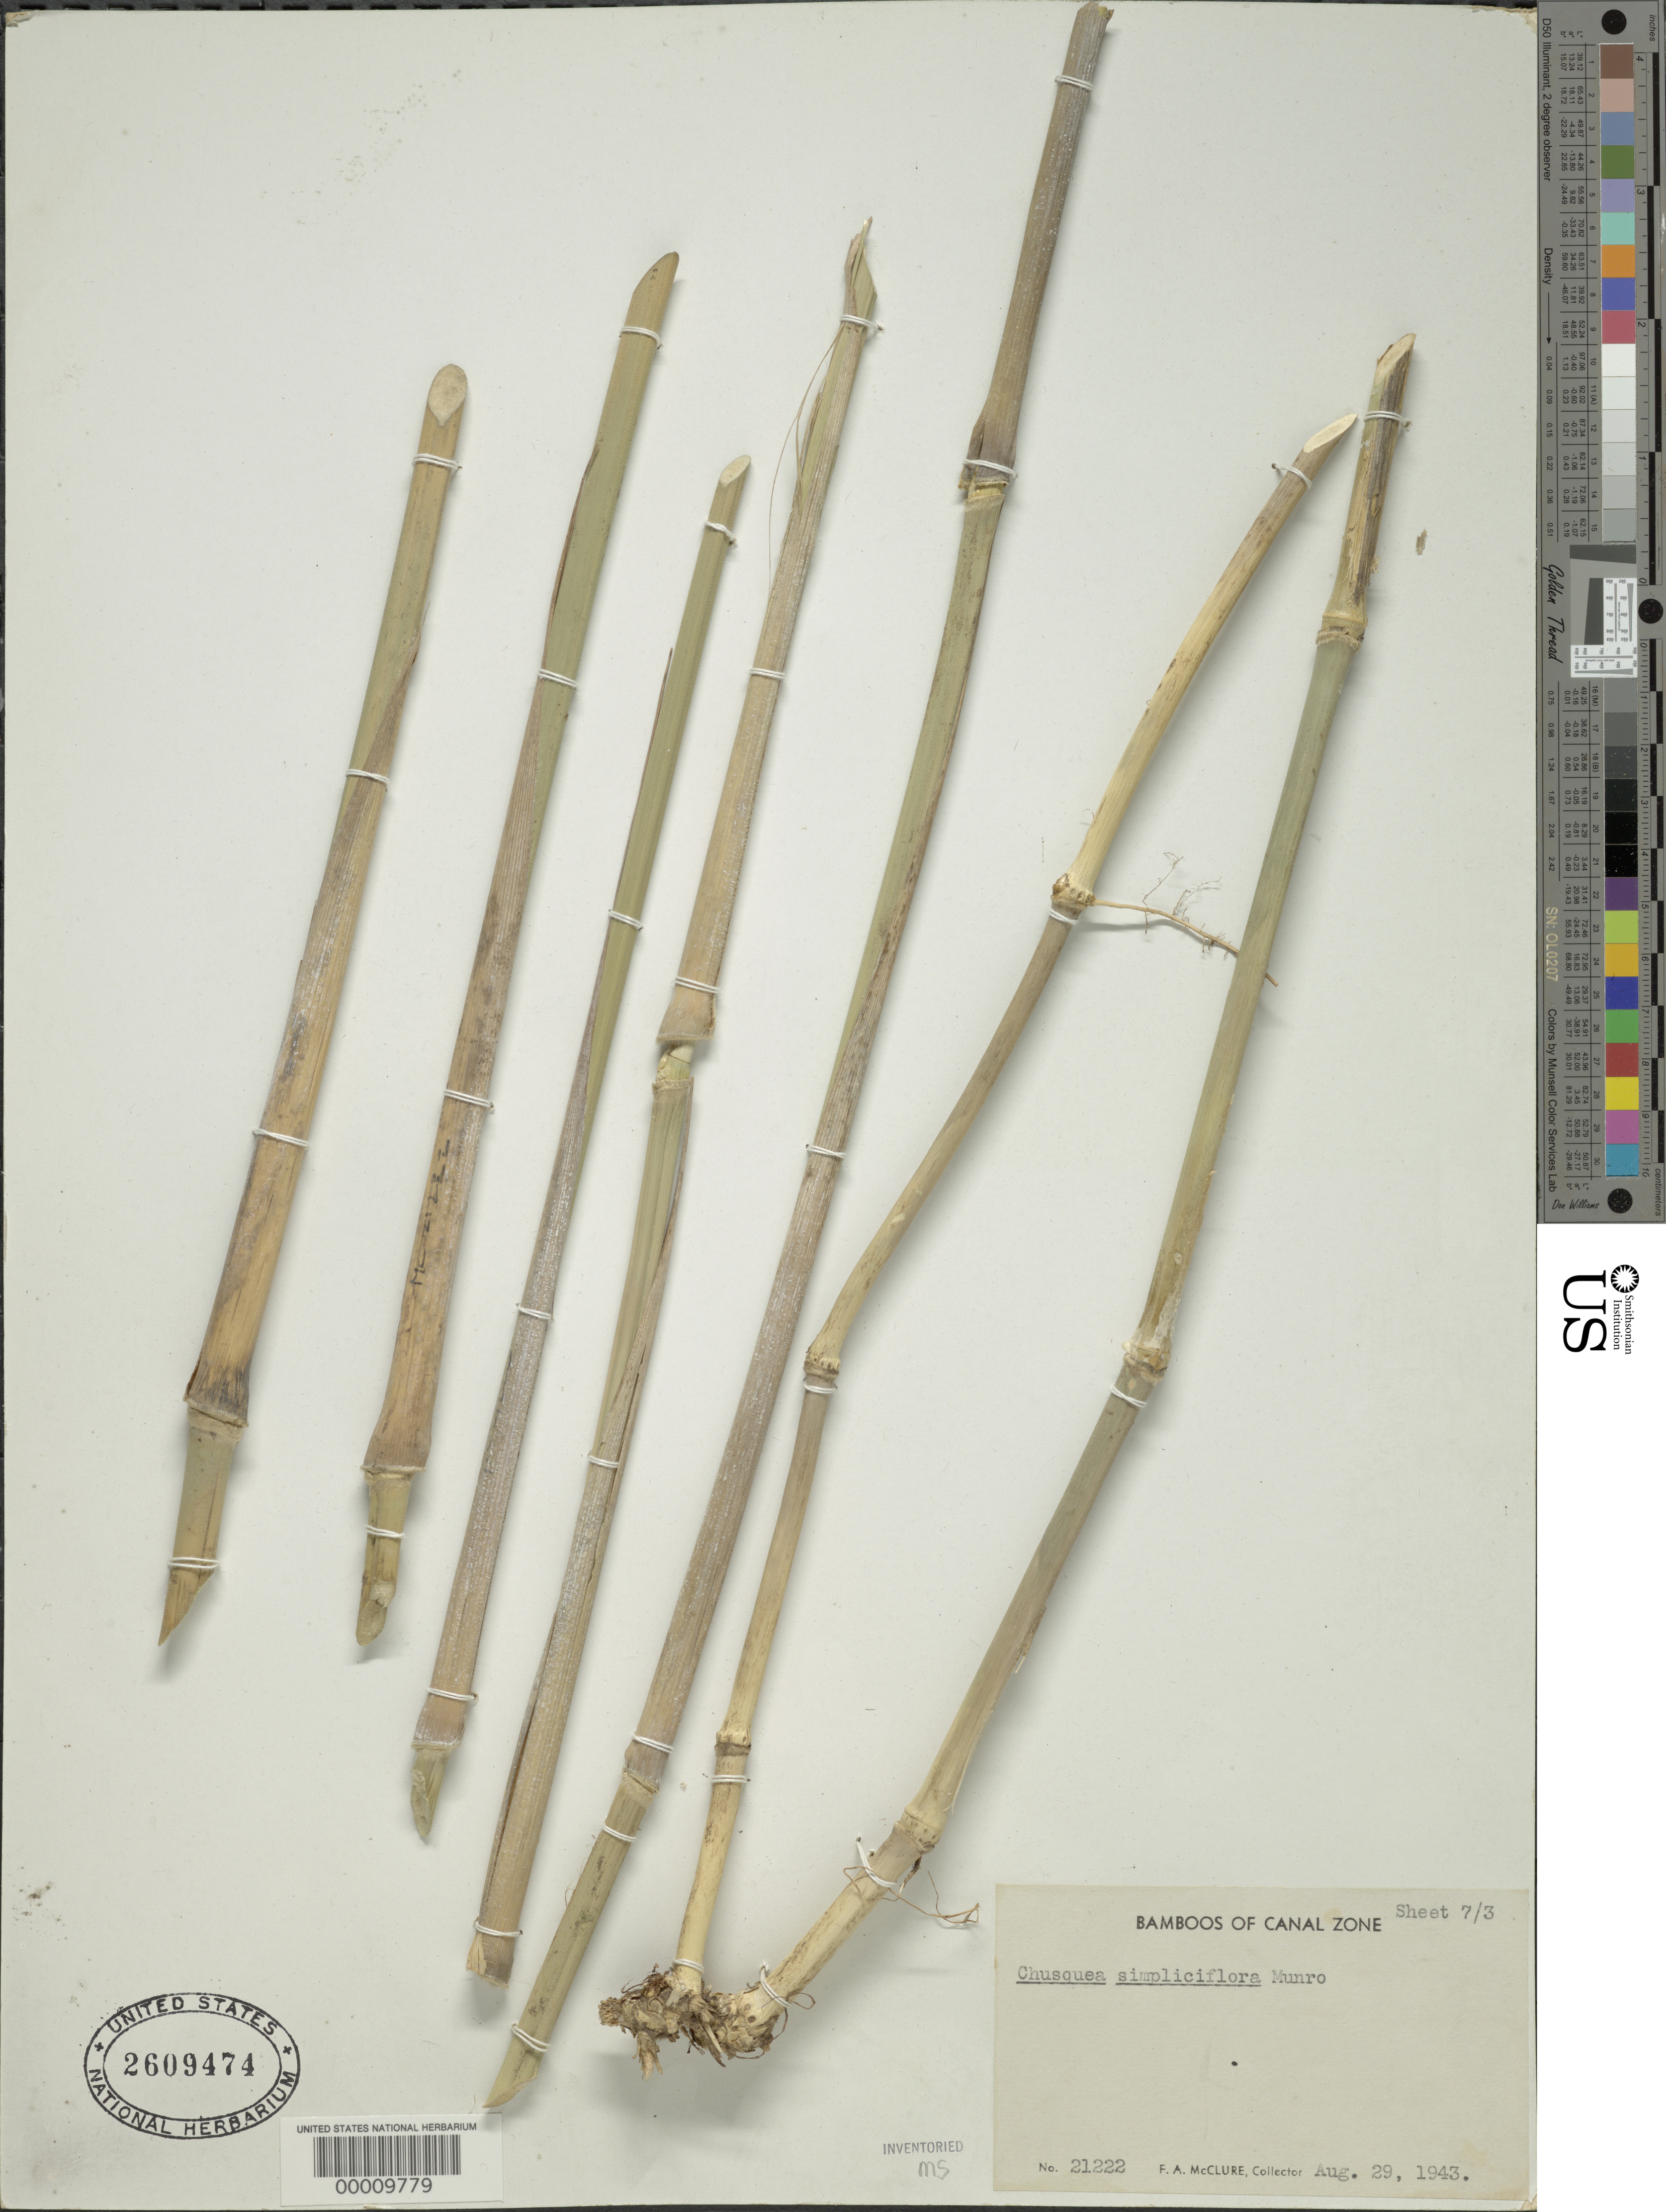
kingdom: Plantae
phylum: Tracheophyta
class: Liliopsida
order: Poales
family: Poaceae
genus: Chusquea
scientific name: Chusquea simpliciflora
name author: Munro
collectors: F. A. McClure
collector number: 21222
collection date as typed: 29 Aug 1943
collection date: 1943-08-29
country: Panama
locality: Esperimental Gardens-summit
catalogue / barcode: US 2609474